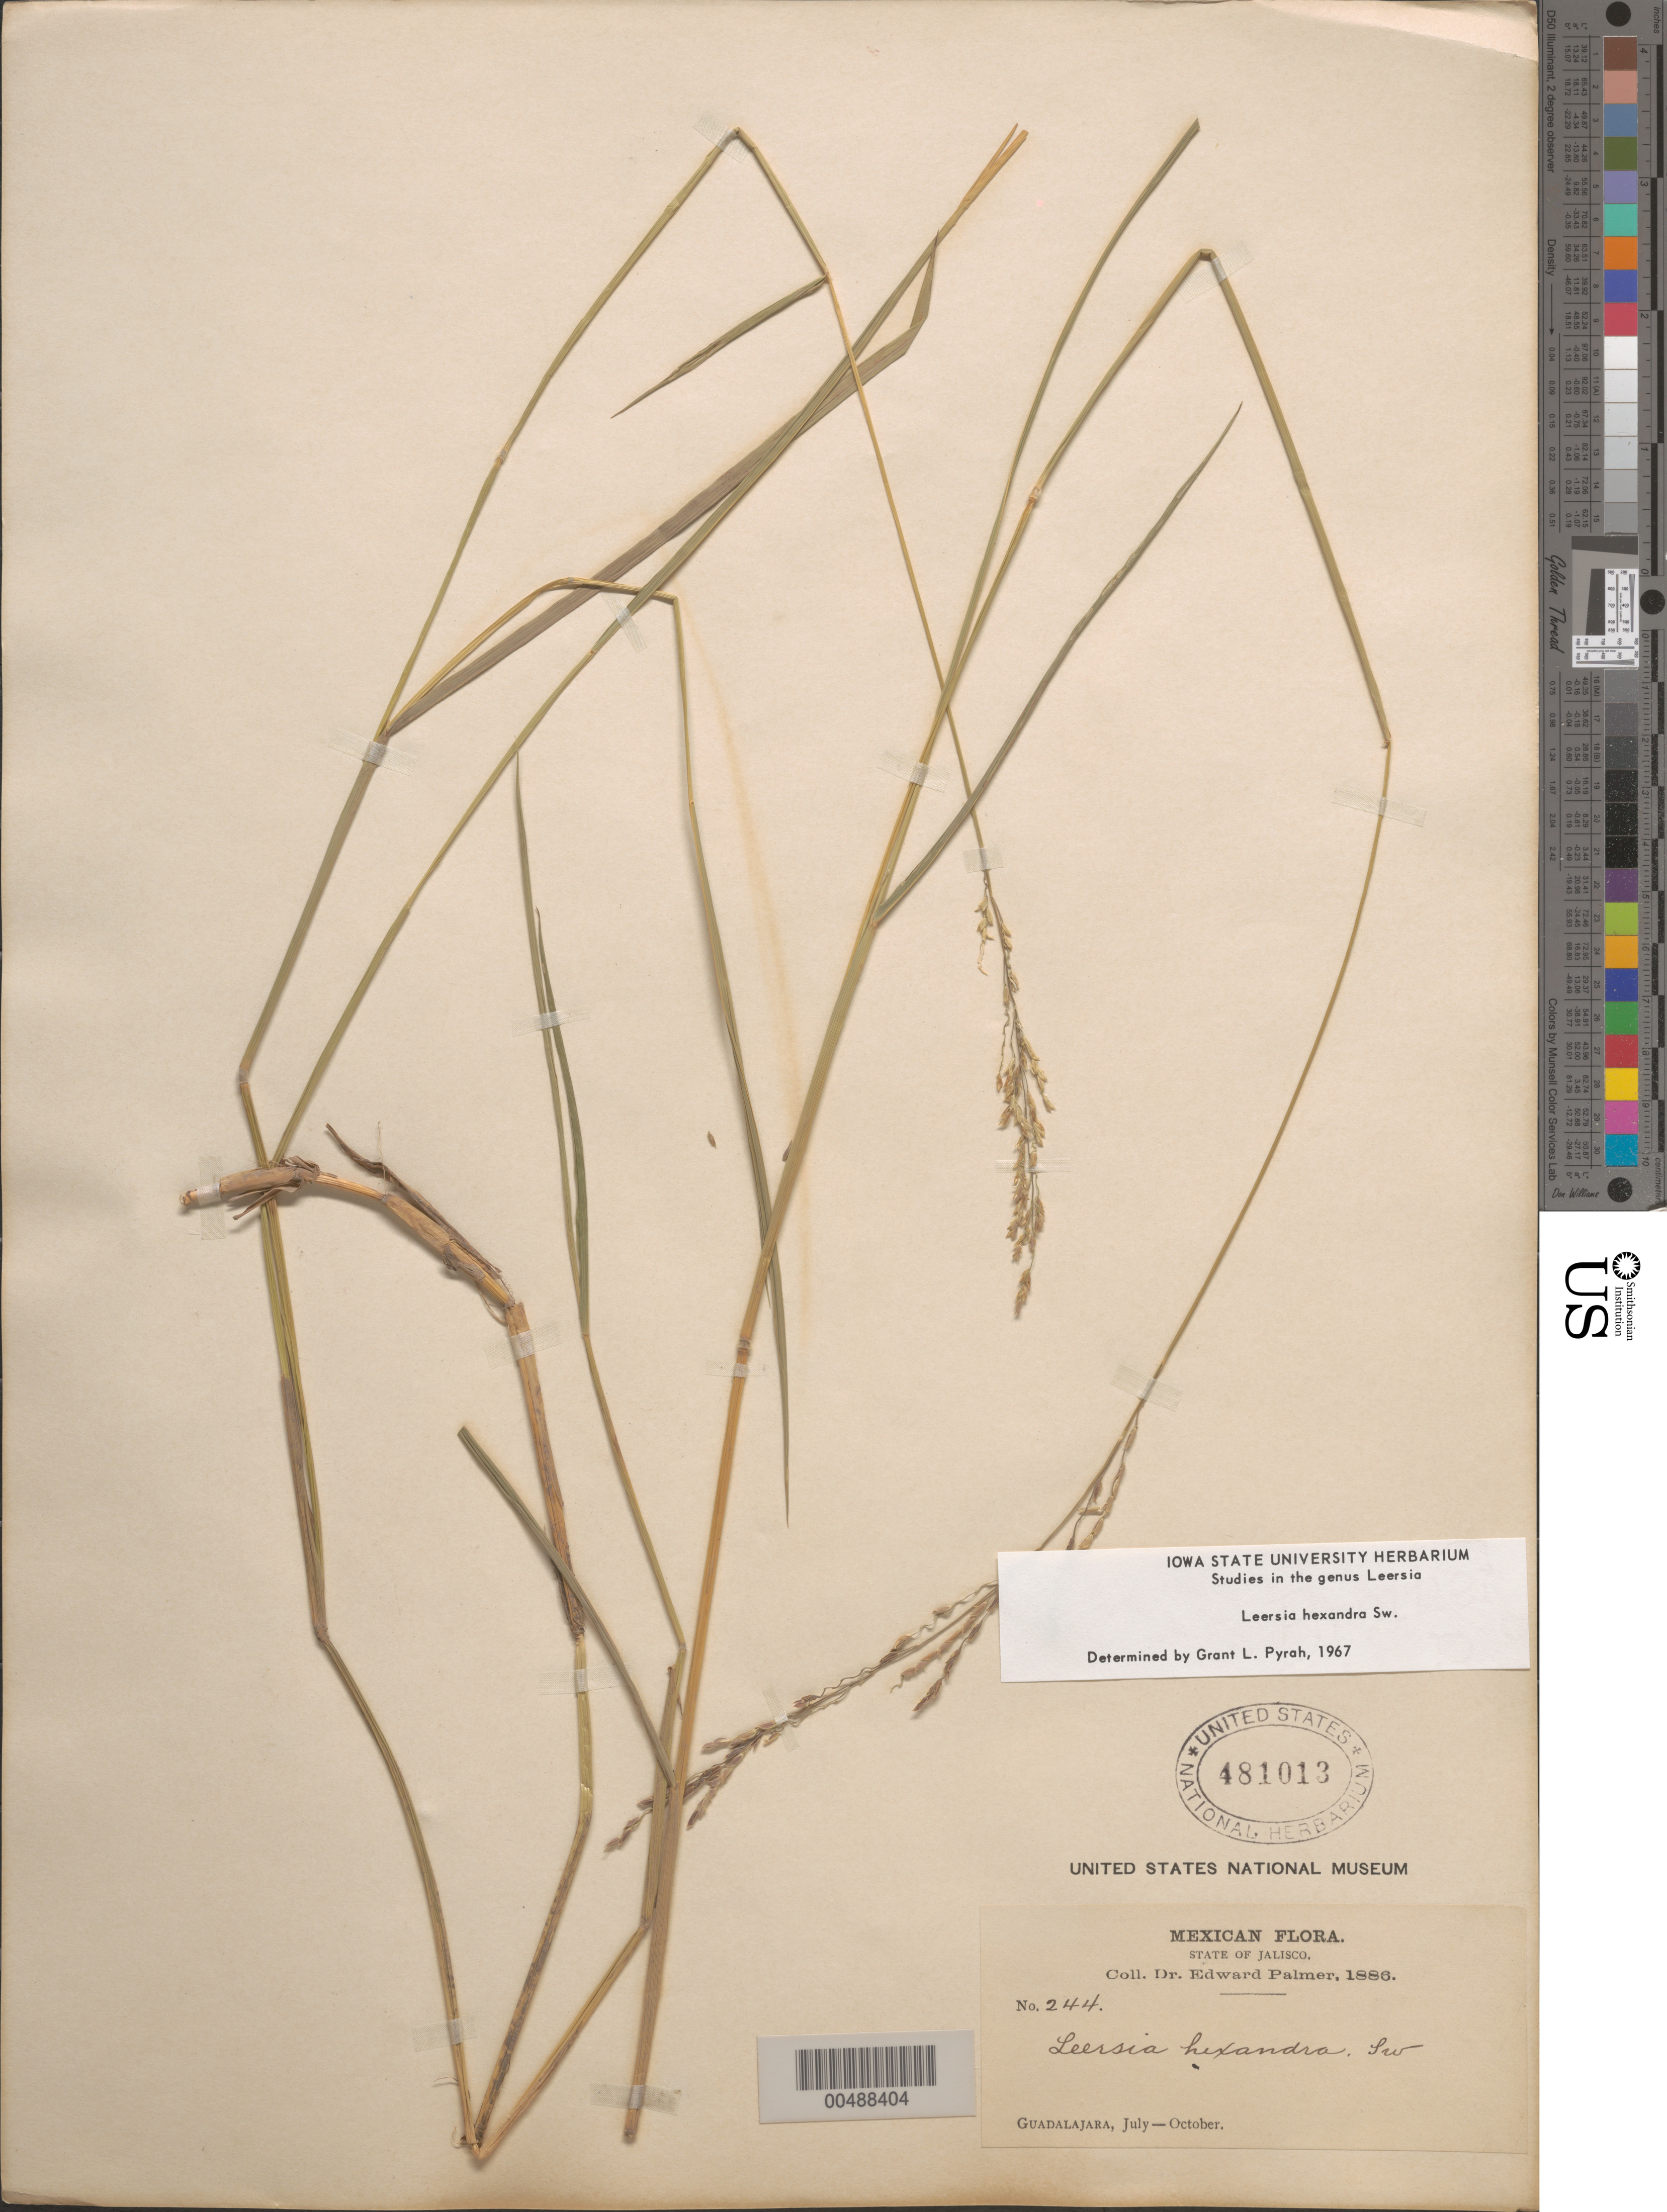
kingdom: Plantae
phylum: Tracheophyta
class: Liliopsida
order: Poales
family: Poaceae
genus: Leersia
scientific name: Leersia hexandra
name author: Sw.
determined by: Pyrah, G. L.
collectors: E. Palmer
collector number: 244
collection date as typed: Jul 1886 to Oct 1886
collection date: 1886-07/1886-10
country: Mexico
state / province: Jalisco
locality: Guadalajara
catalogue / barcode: US 481013